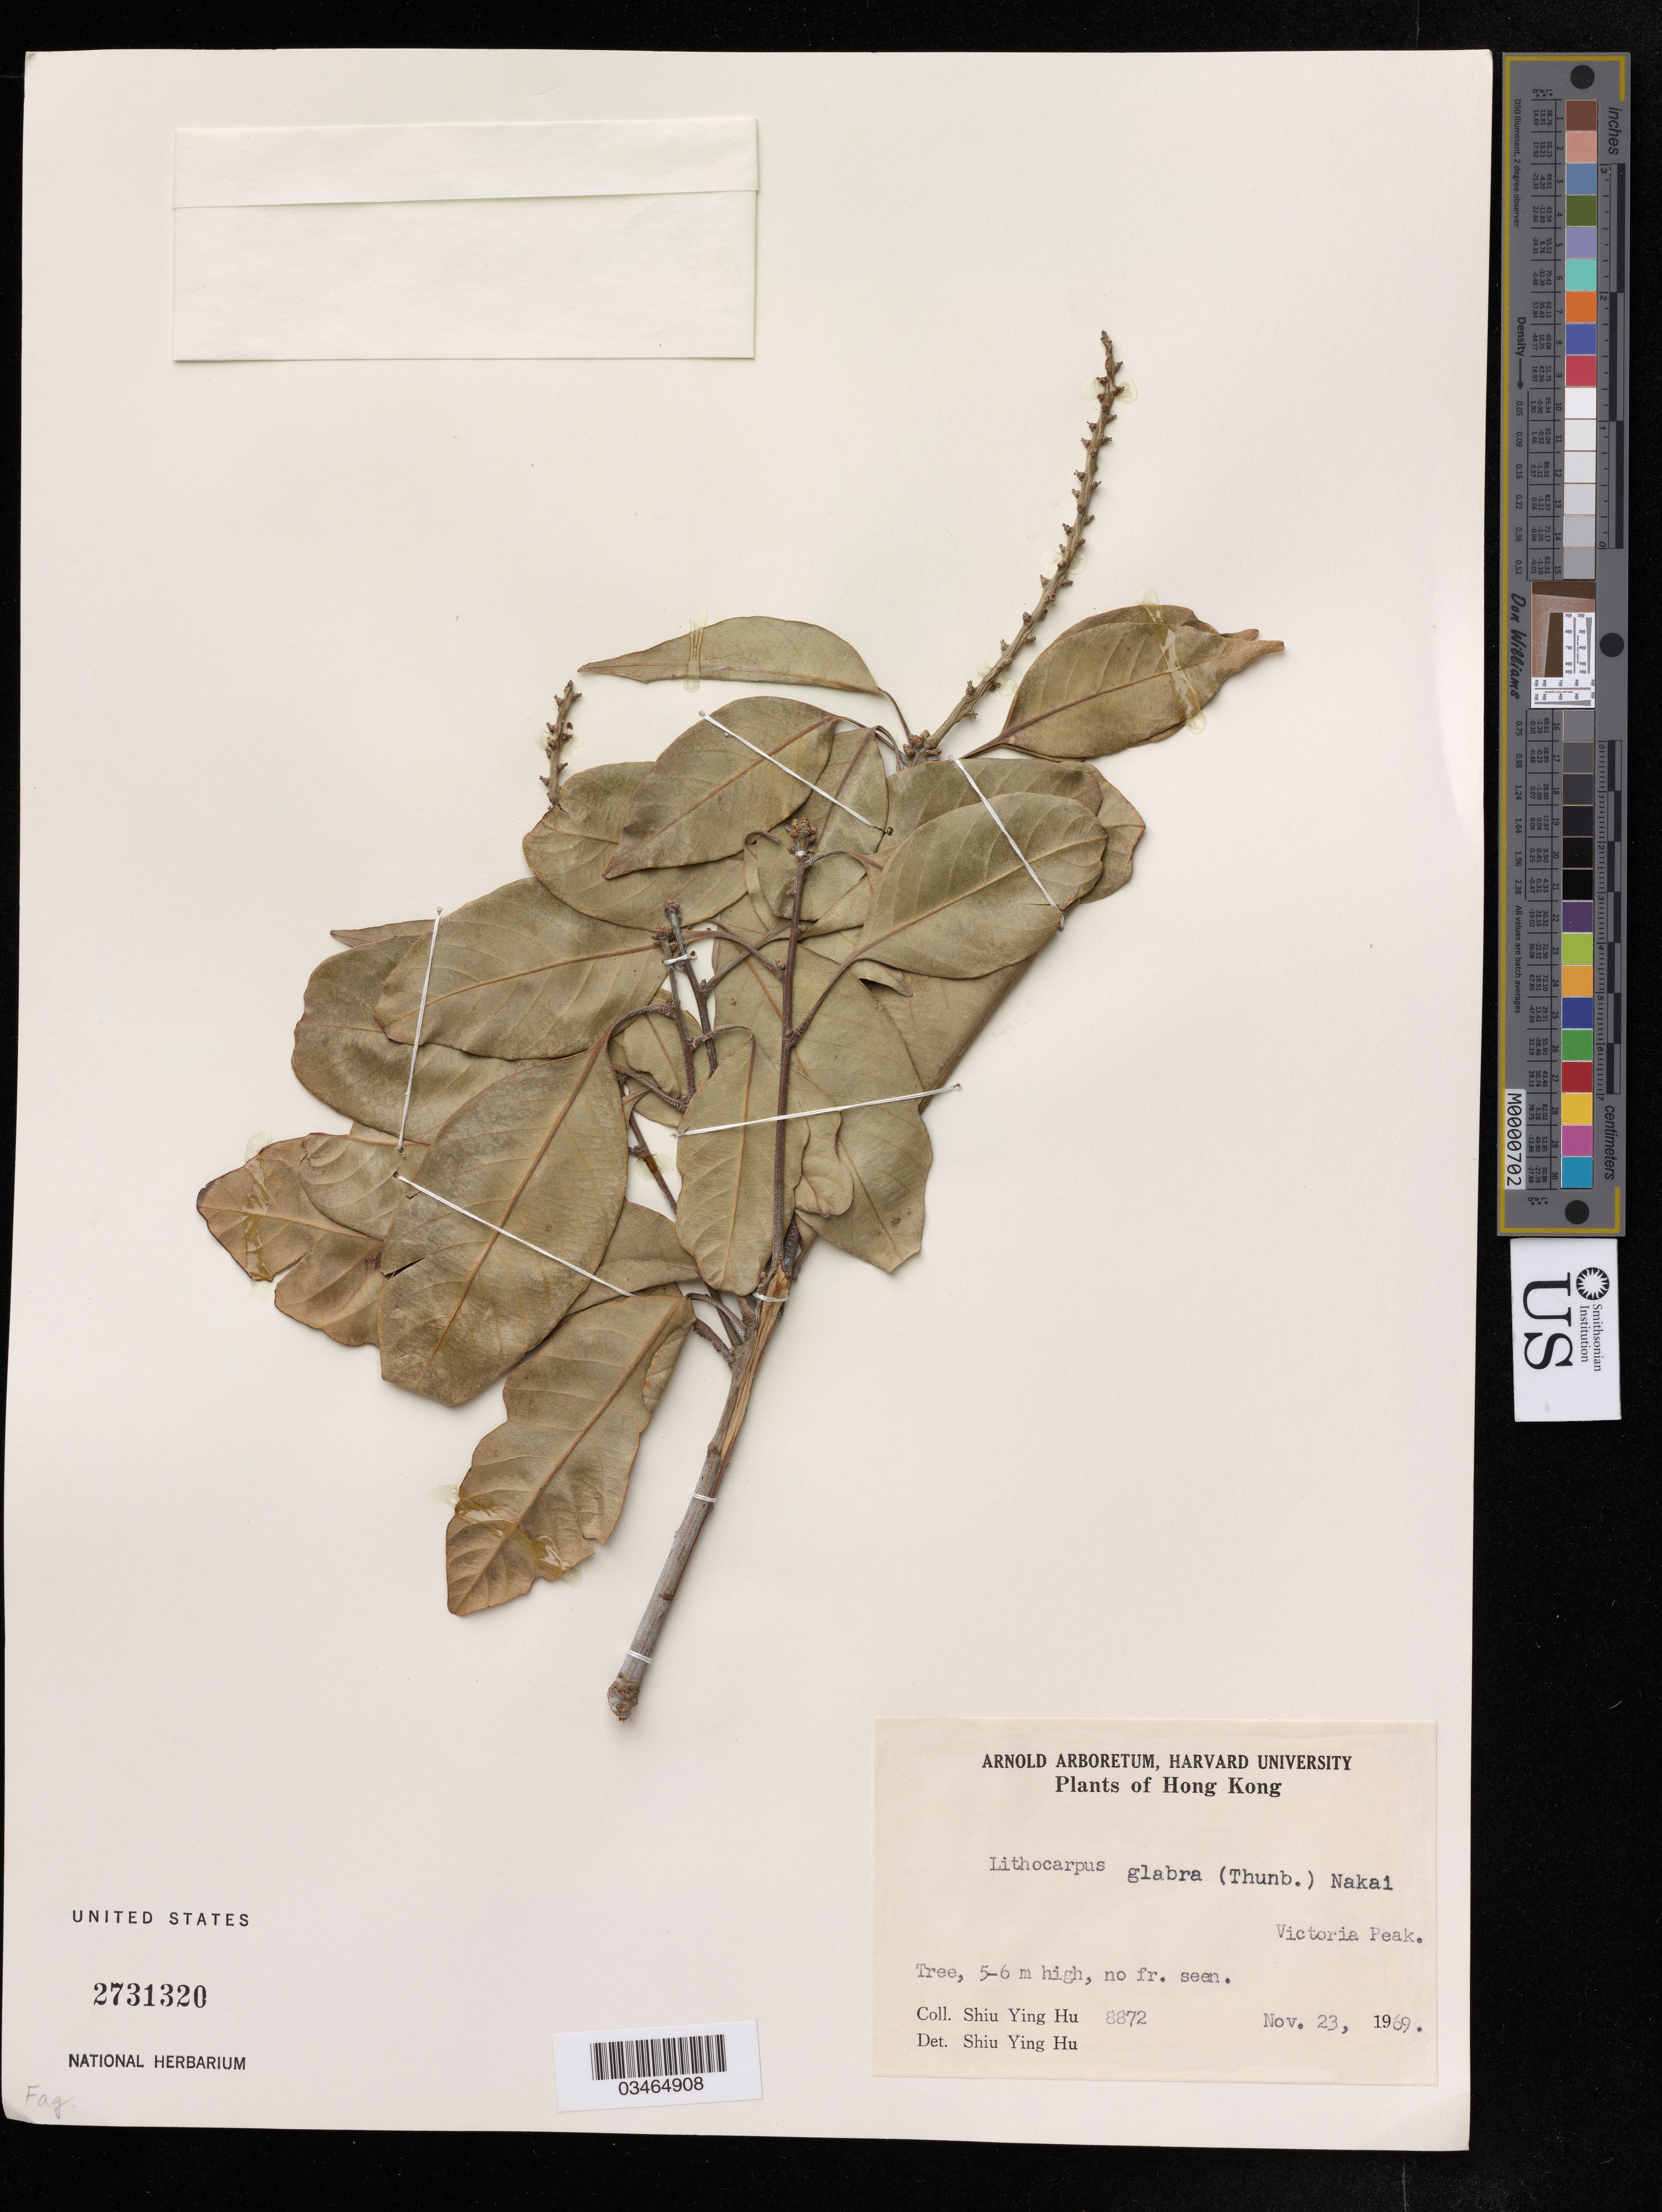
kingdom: Plantae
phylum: Tracheophyta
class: Magnoliopsida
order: Fagales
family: Fagaceae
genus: Lithocarpus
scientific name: Lithocarpus glaber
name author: (Thunb.) Nakai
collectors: S. Y. Hu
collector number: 8872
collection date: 1969-11-23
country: China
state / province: Hong Kong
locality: Victoria Peak.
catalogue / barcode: US 2731320